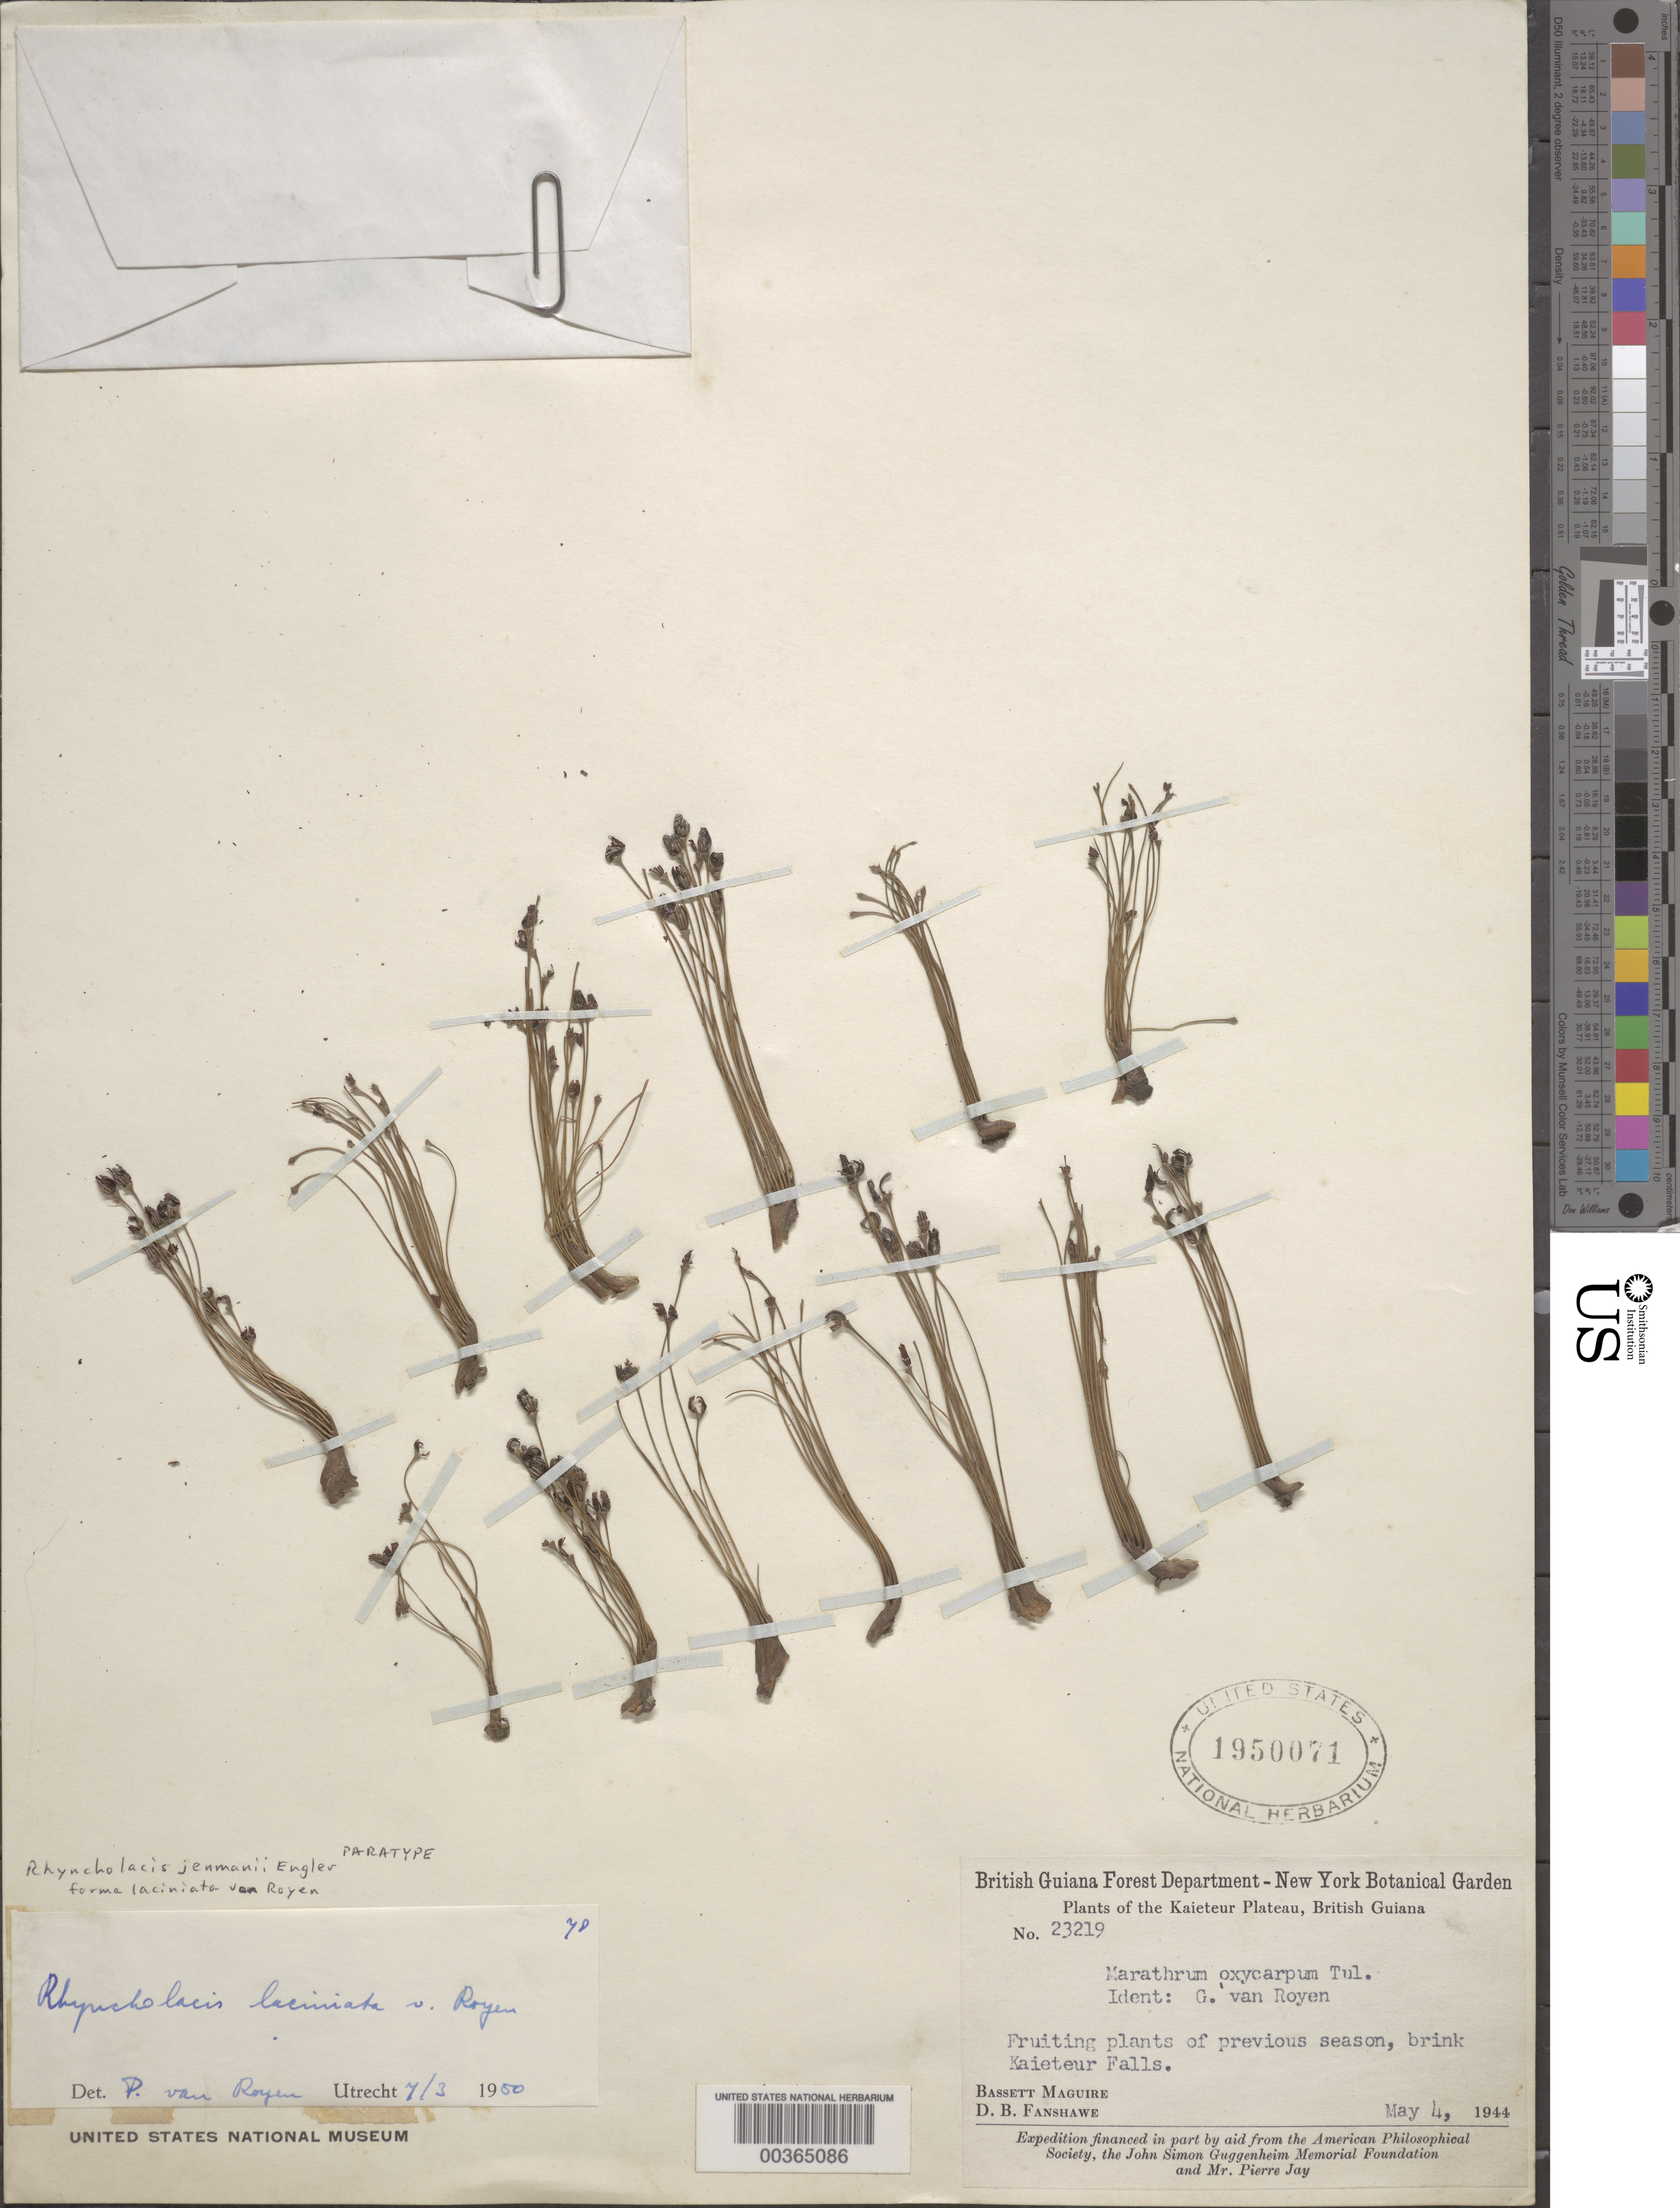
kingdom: Plantae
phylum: Tracheophyta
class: Magnoliopsida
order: Malpighiales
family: Podostemaceae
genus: Rhyncholacis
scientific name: Rhyncholacis jenmanii f. lacinata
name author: P. Royen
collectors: B. Maguire & D. B. Fanshawe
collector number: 23219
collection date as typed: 04 May 1944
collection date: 1944-05-04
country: Guyana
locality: Brink kaieteur falls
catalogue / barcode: US 1950071